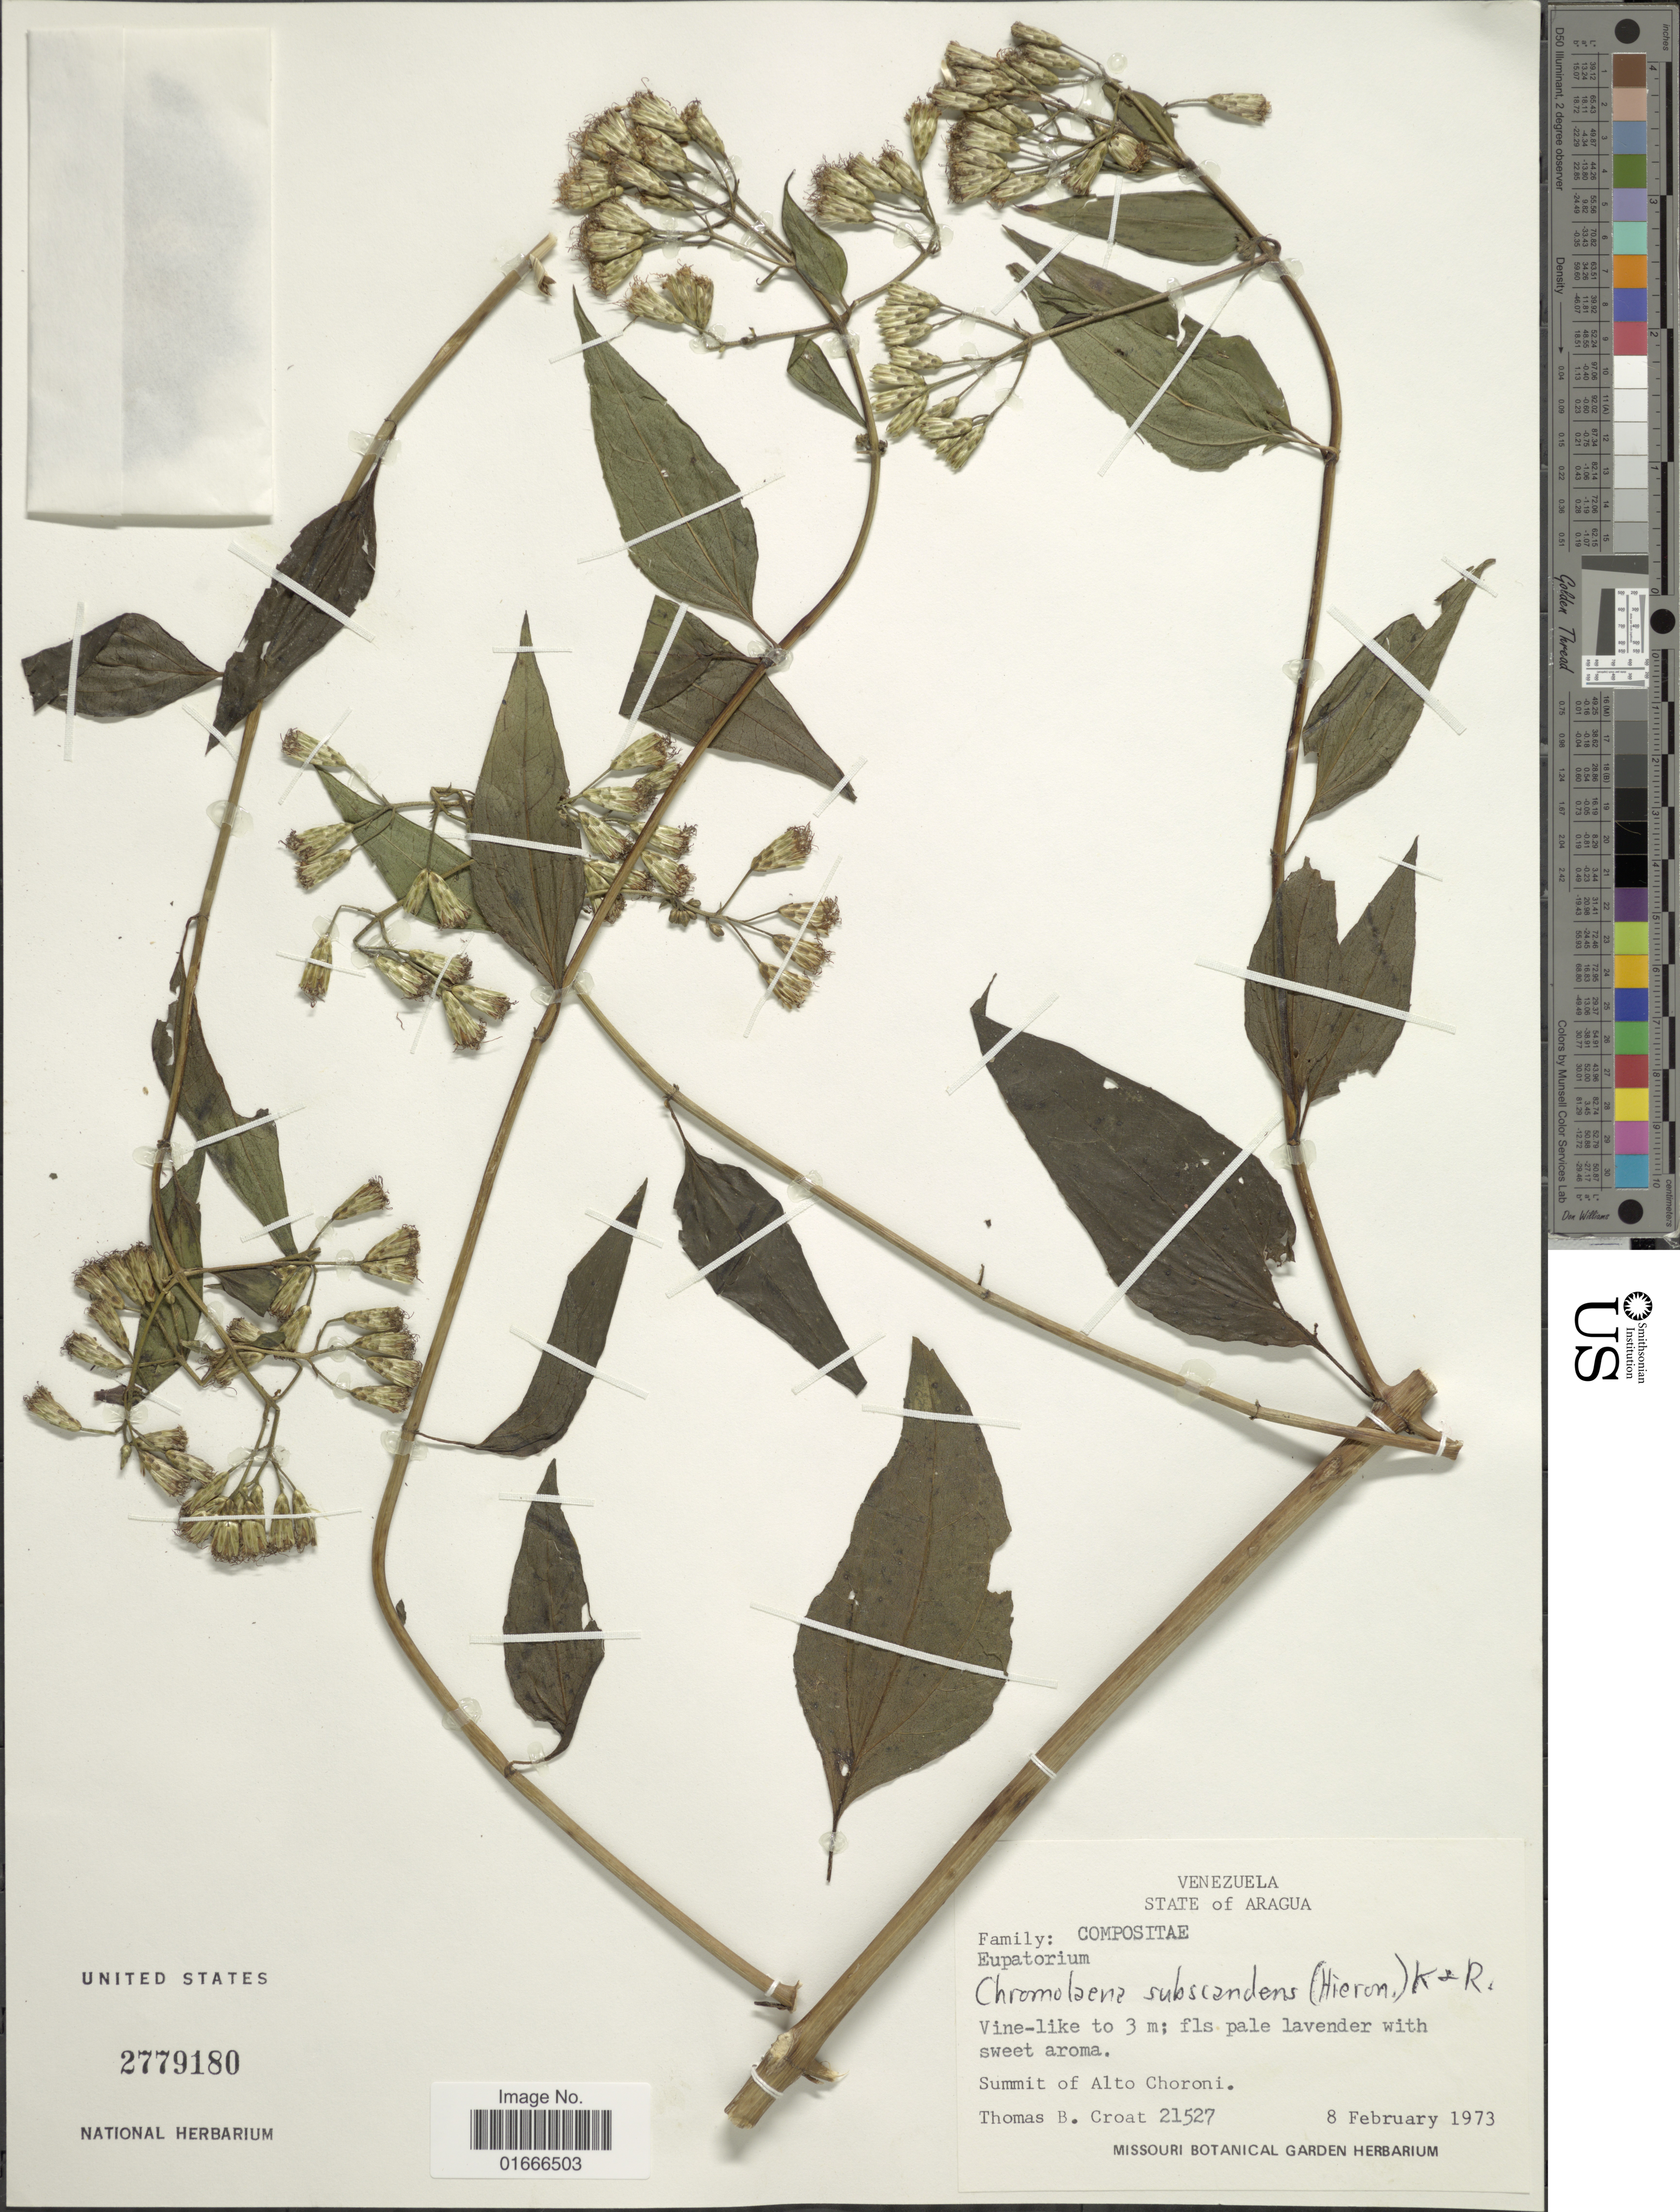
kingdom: Plantae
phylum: Tracheophyta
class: Magnoliopsida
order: Asterales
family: Asteraceae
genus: Chromolaena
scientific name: Chromolaena subscandens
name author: (Hieron.) R.M. King & H. Rob.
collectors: T. B. Croat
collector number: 21527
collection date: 1973-02-08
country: Venezuela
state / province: Aragua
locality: Summit of Alto Choroni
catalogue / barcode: US 2779180